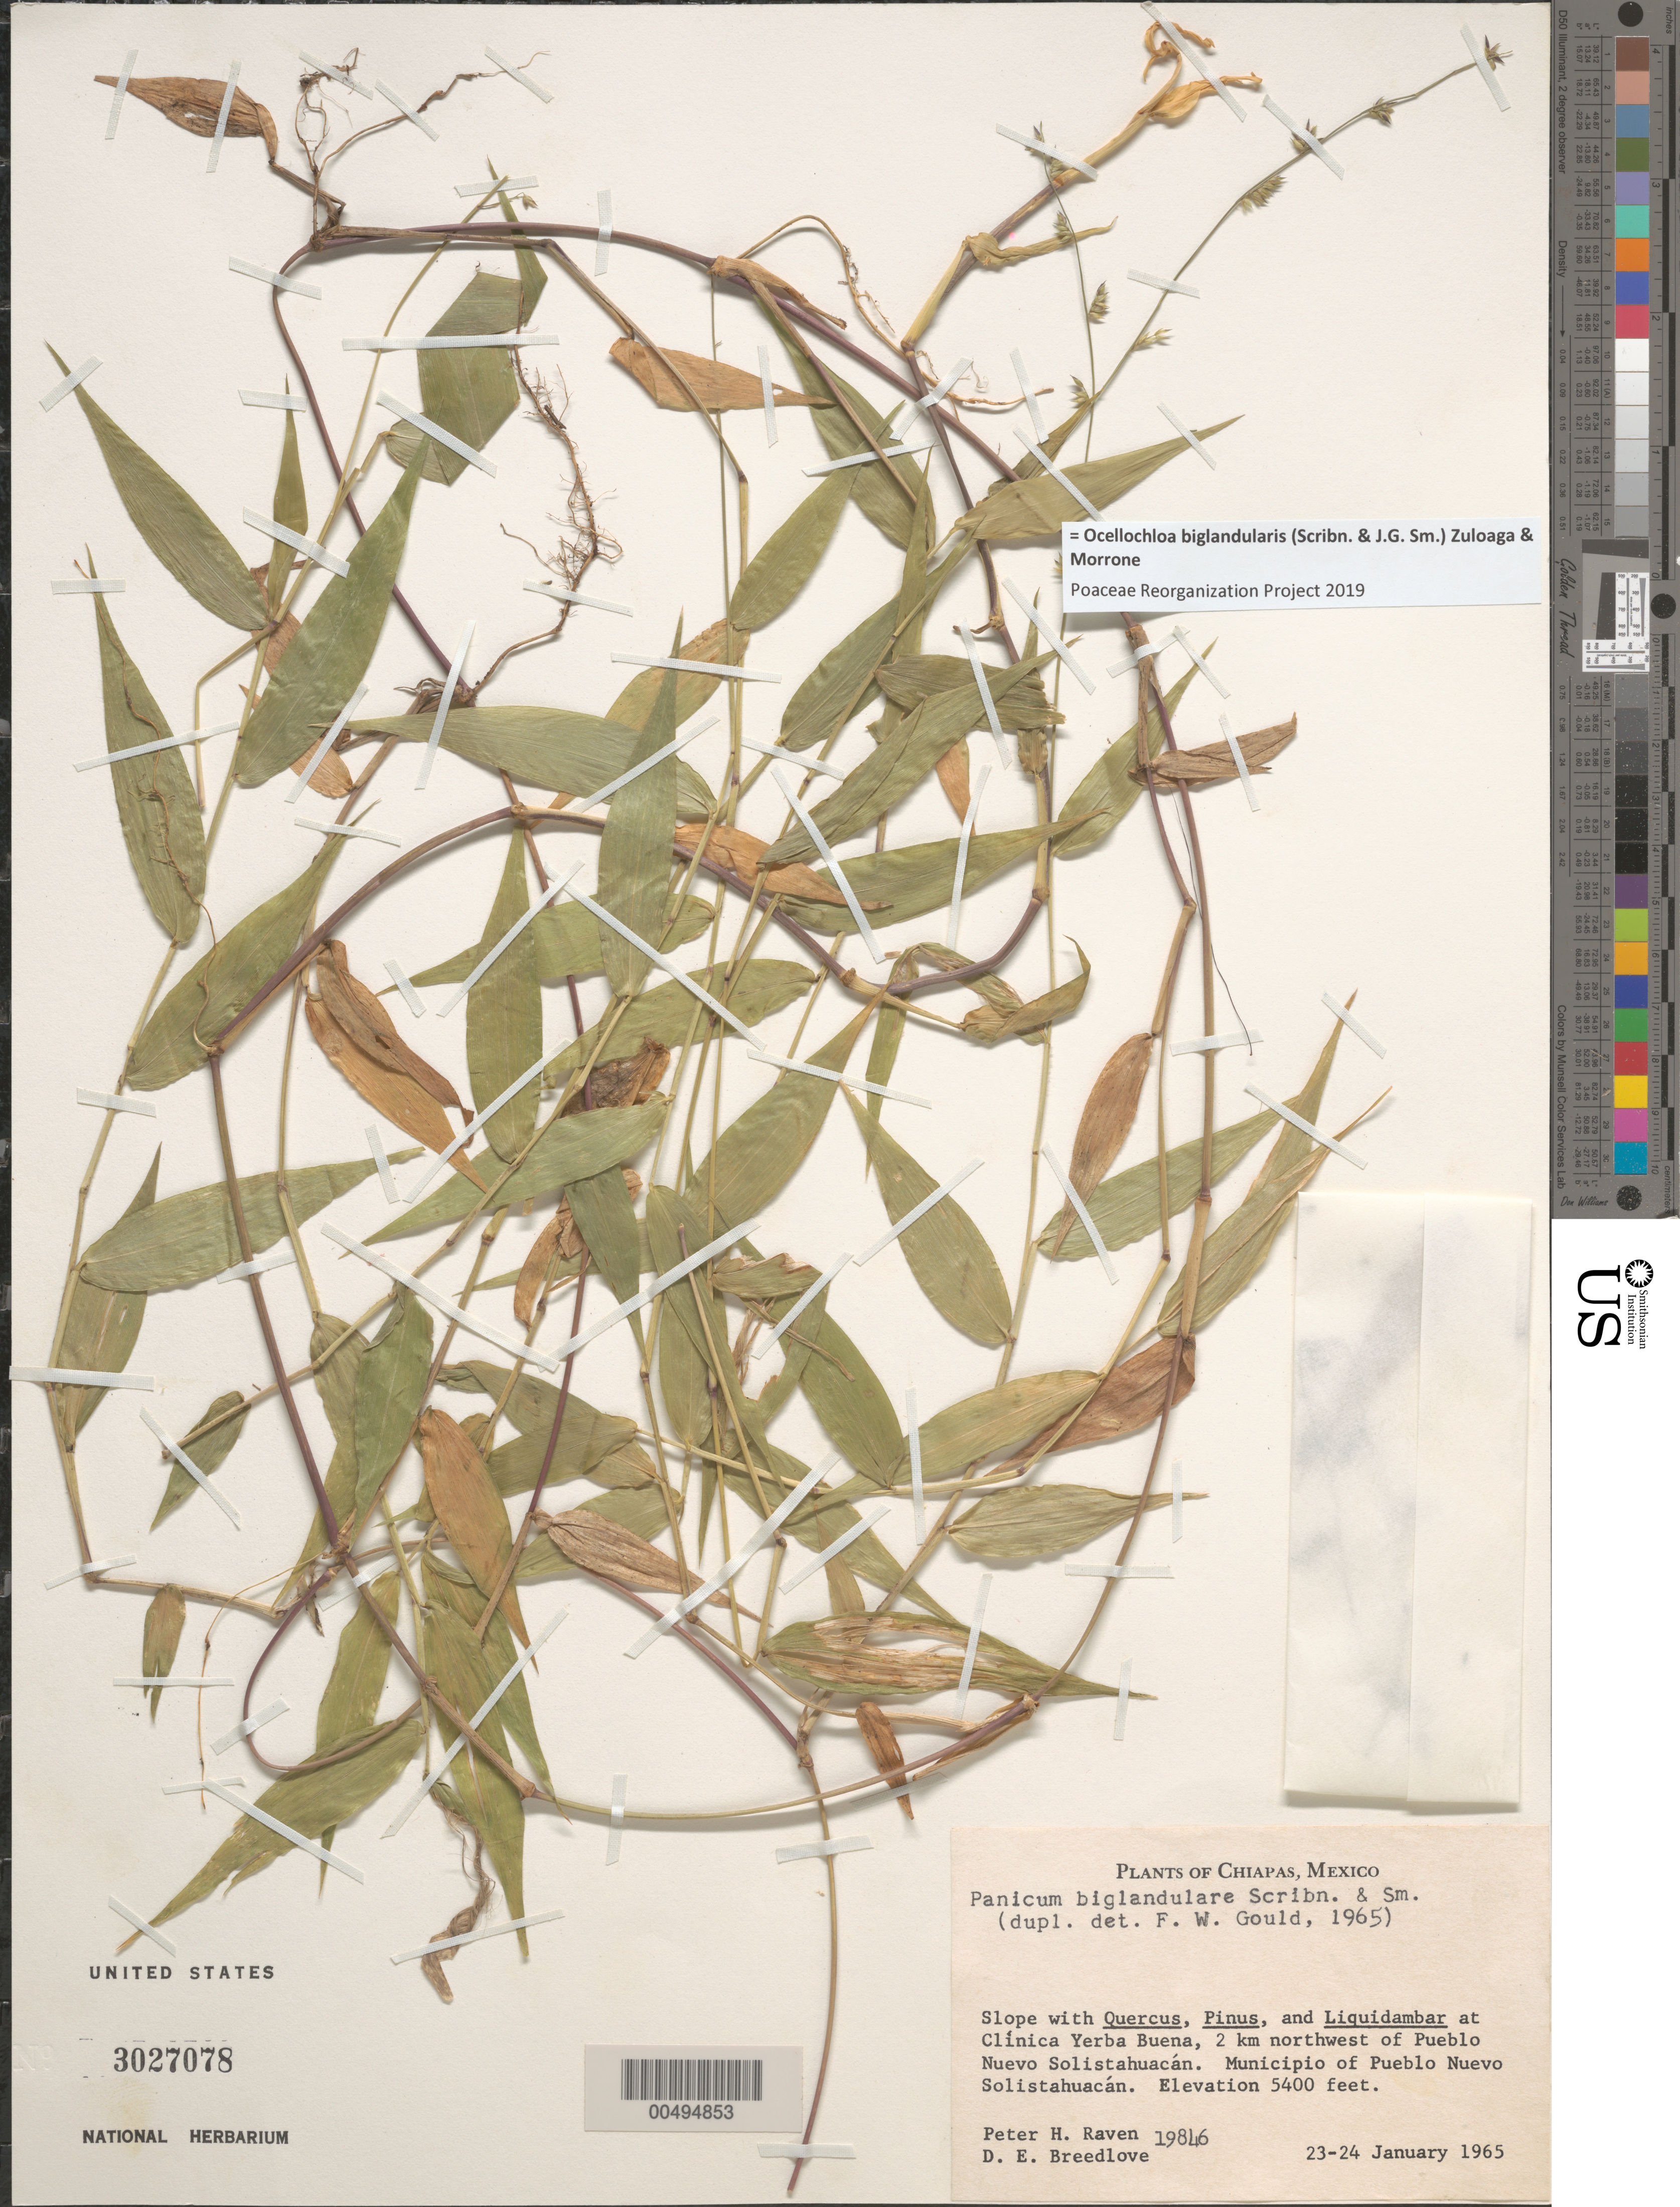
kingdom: Plantae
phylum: Tracheophyta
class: Liliopsida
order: Poales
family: Poaceae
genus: Panicum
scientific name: Panicum biglandulare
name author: Scribn. & J.G. Sm.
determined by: Gould, F. W.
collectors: P. H. Raven & D. E. Breedlove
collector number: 19846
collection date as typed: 23 Jan 1965 to 24 Jan 1965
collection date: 1965-01-23/1965-01-24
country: Mexico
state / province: Chiapas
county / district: Pueblo Nuevo Solistahuacán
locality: At Clínica Yerba Buena, 2 km NW of Pueblo Nuevo Solistahucán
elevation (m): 1646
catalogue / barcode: US 3027078